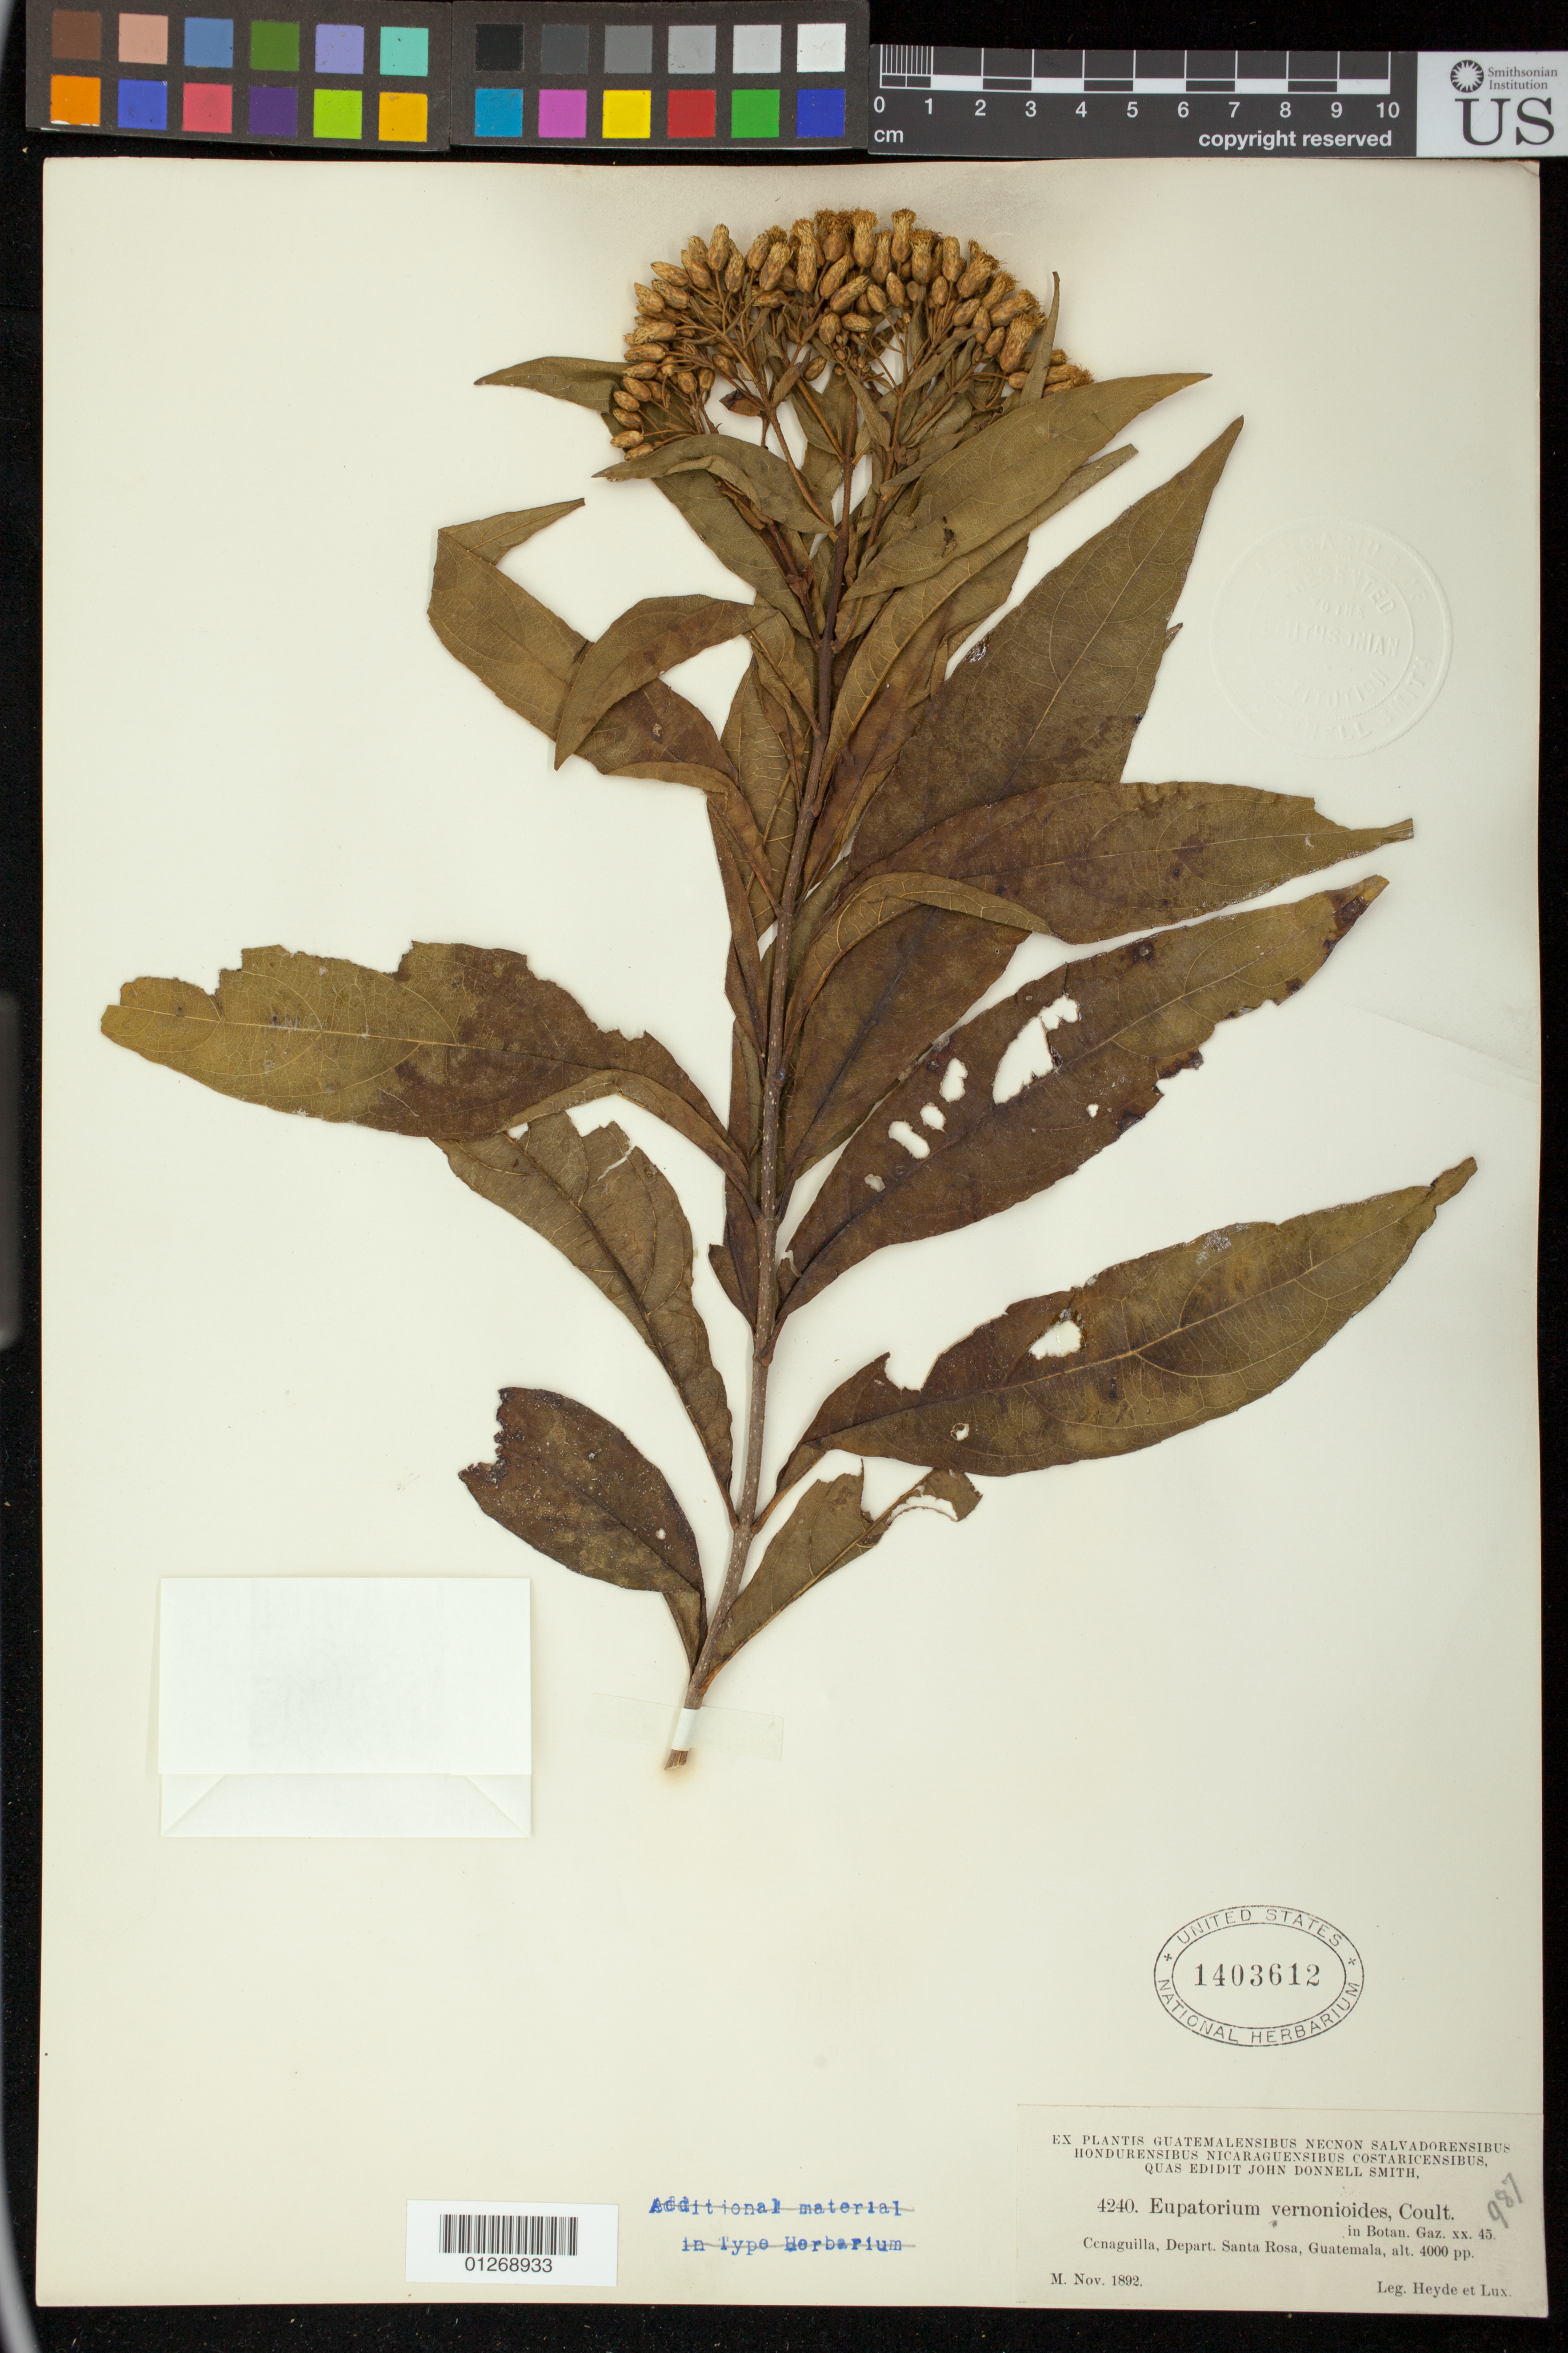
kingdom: Plantae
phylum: Tracheophyta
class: Magnoliopsida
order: Asterales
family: Asteraceae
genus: Eupatorium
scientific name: Eupatorium vernonioides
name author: J.M. Coult.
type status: Type Collection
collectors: E. T. Heyde & E. Lux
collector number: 4240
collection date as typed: Nov 1892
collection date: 1892-11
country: Guatemala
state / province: Santa Rosa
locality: Cenaguilla, Depart. Santa Rosa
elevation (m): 1219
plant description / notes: Specimen ex John Donnell Smith herbarium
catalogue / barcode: US 1403612